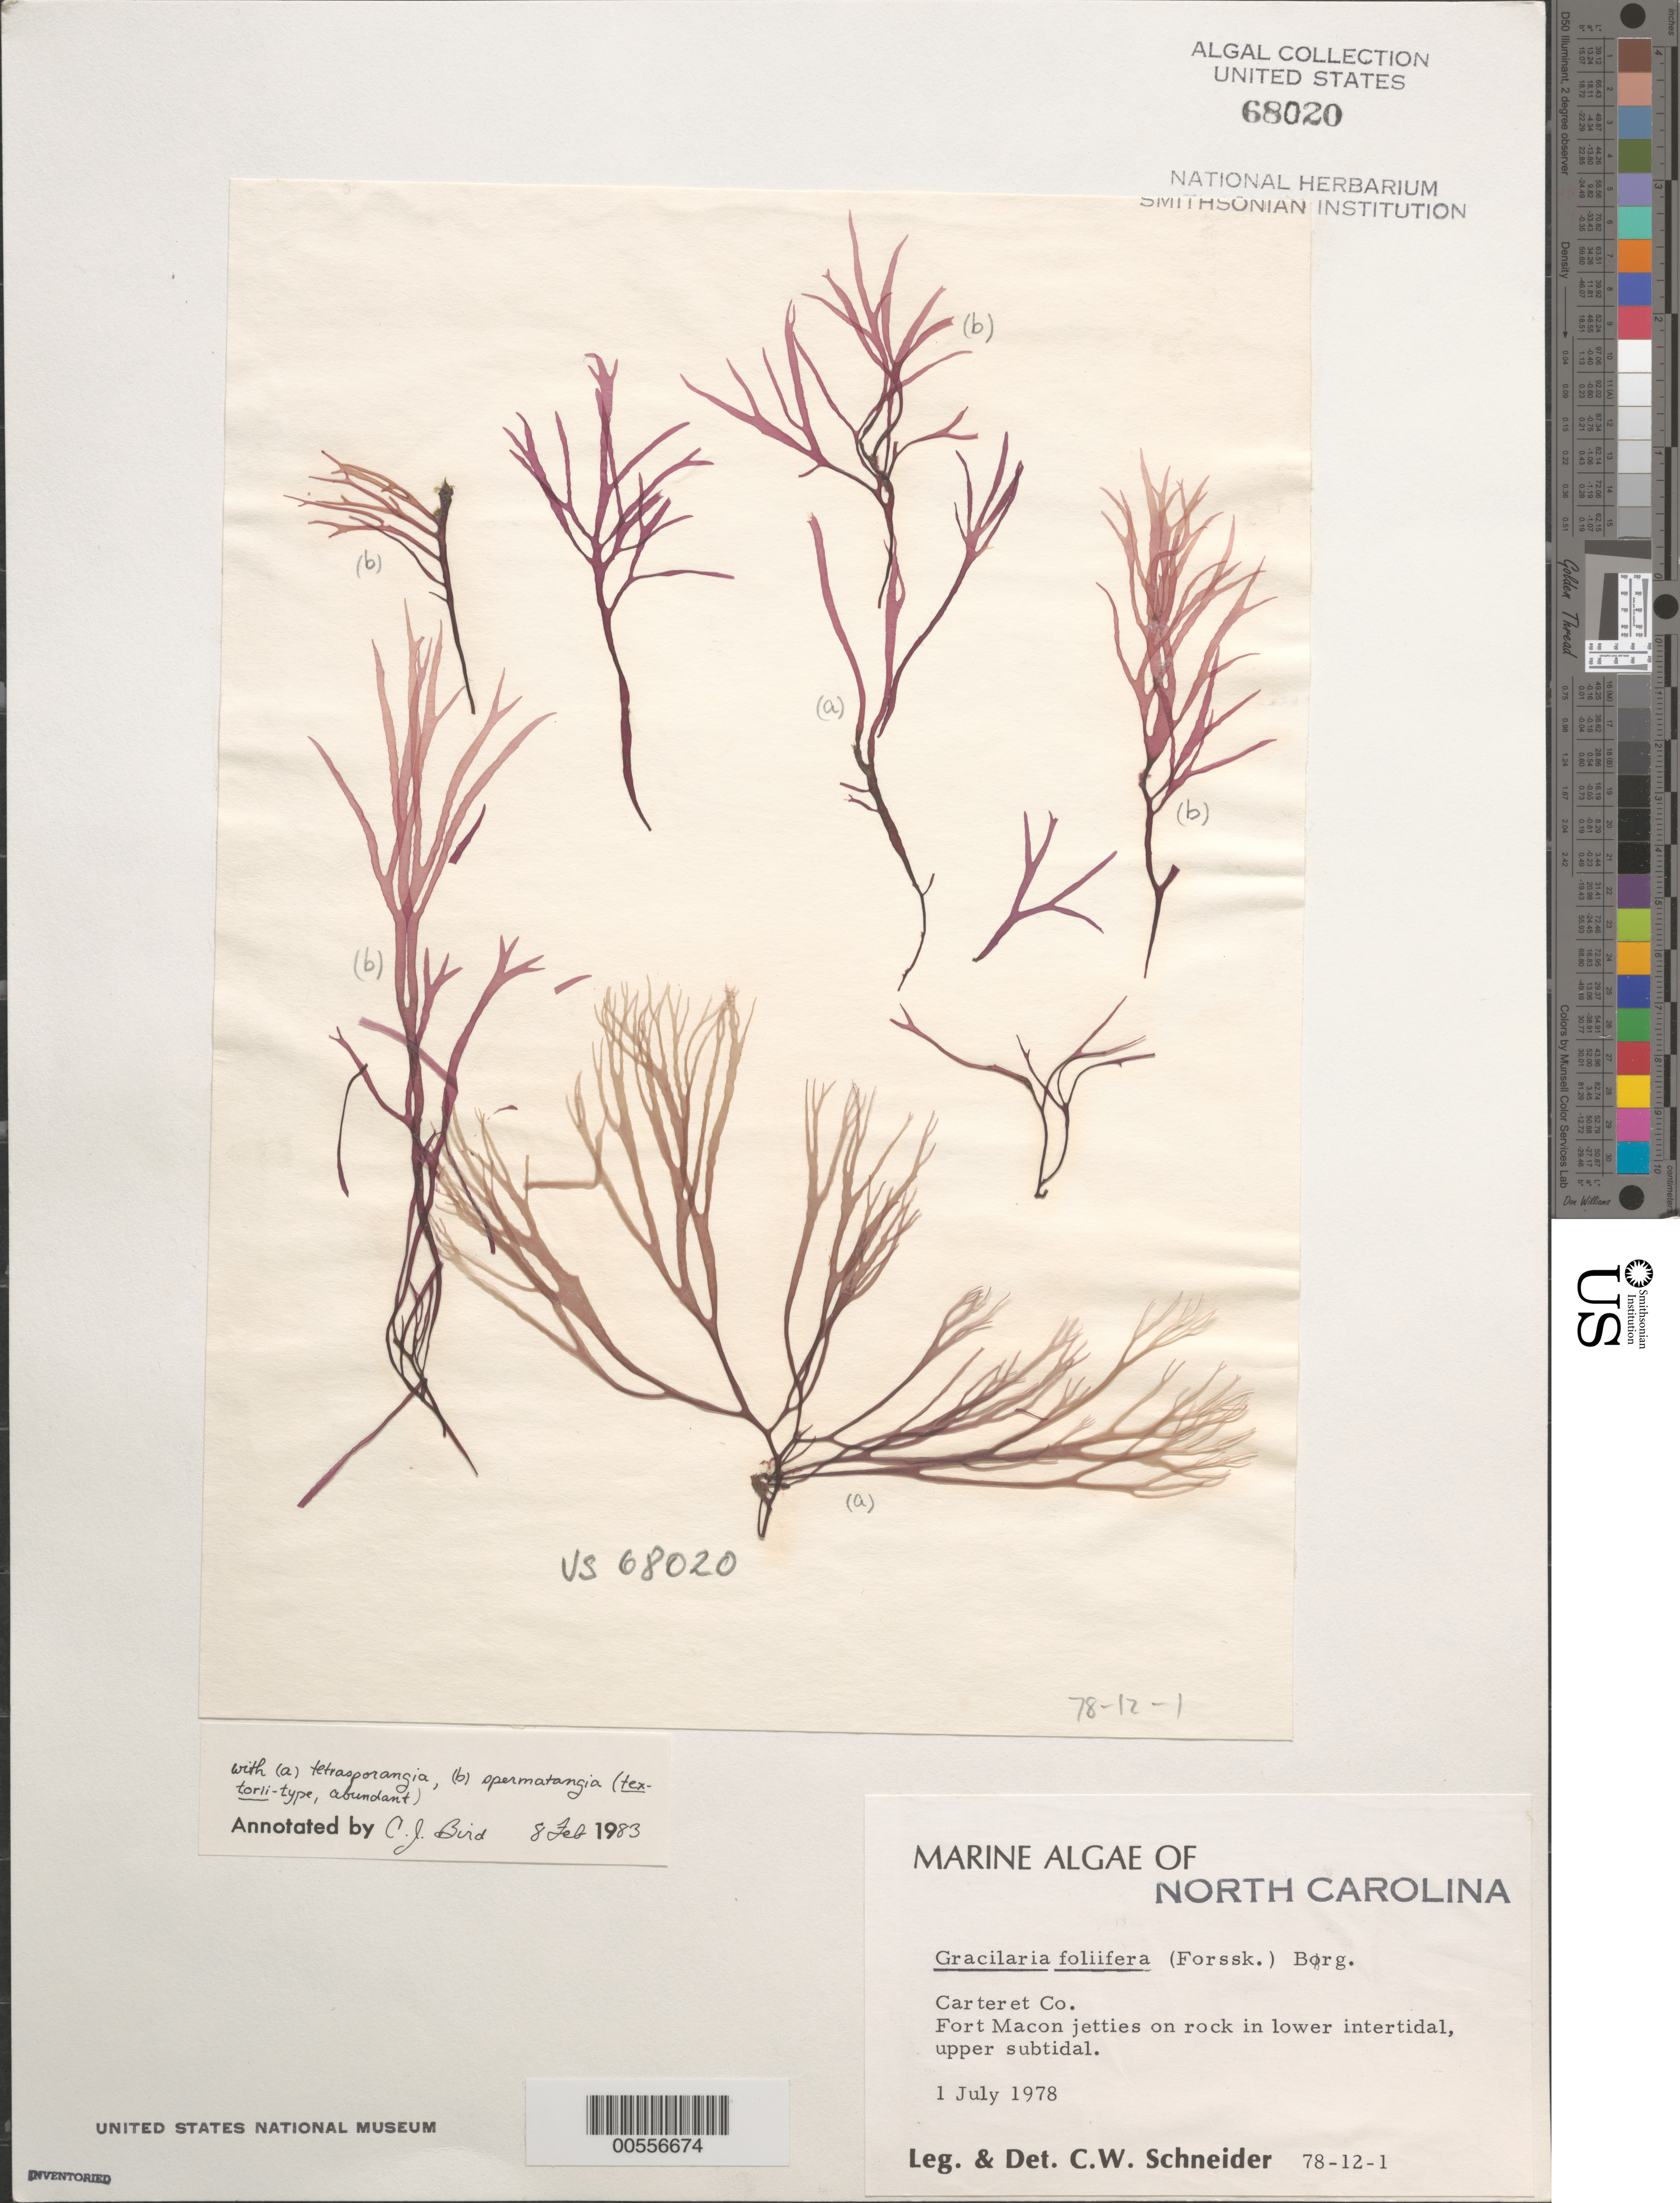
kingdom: Plantae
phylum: Rhodophyta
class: Florideophyceae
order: Gracilariales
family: Gracilariaceae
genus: Gracilaria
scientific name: Gracilaria foliifera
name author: (Forssk.) Børgesen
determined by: Schneider, C. W.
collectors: C. W. Schneider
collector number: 78-12-1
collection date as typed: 01 Jul 1978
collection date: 1978-07-01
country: United States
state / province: North Carolina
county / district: Carteret County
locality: Beaufort, Fort Macon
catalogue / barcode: US 68020